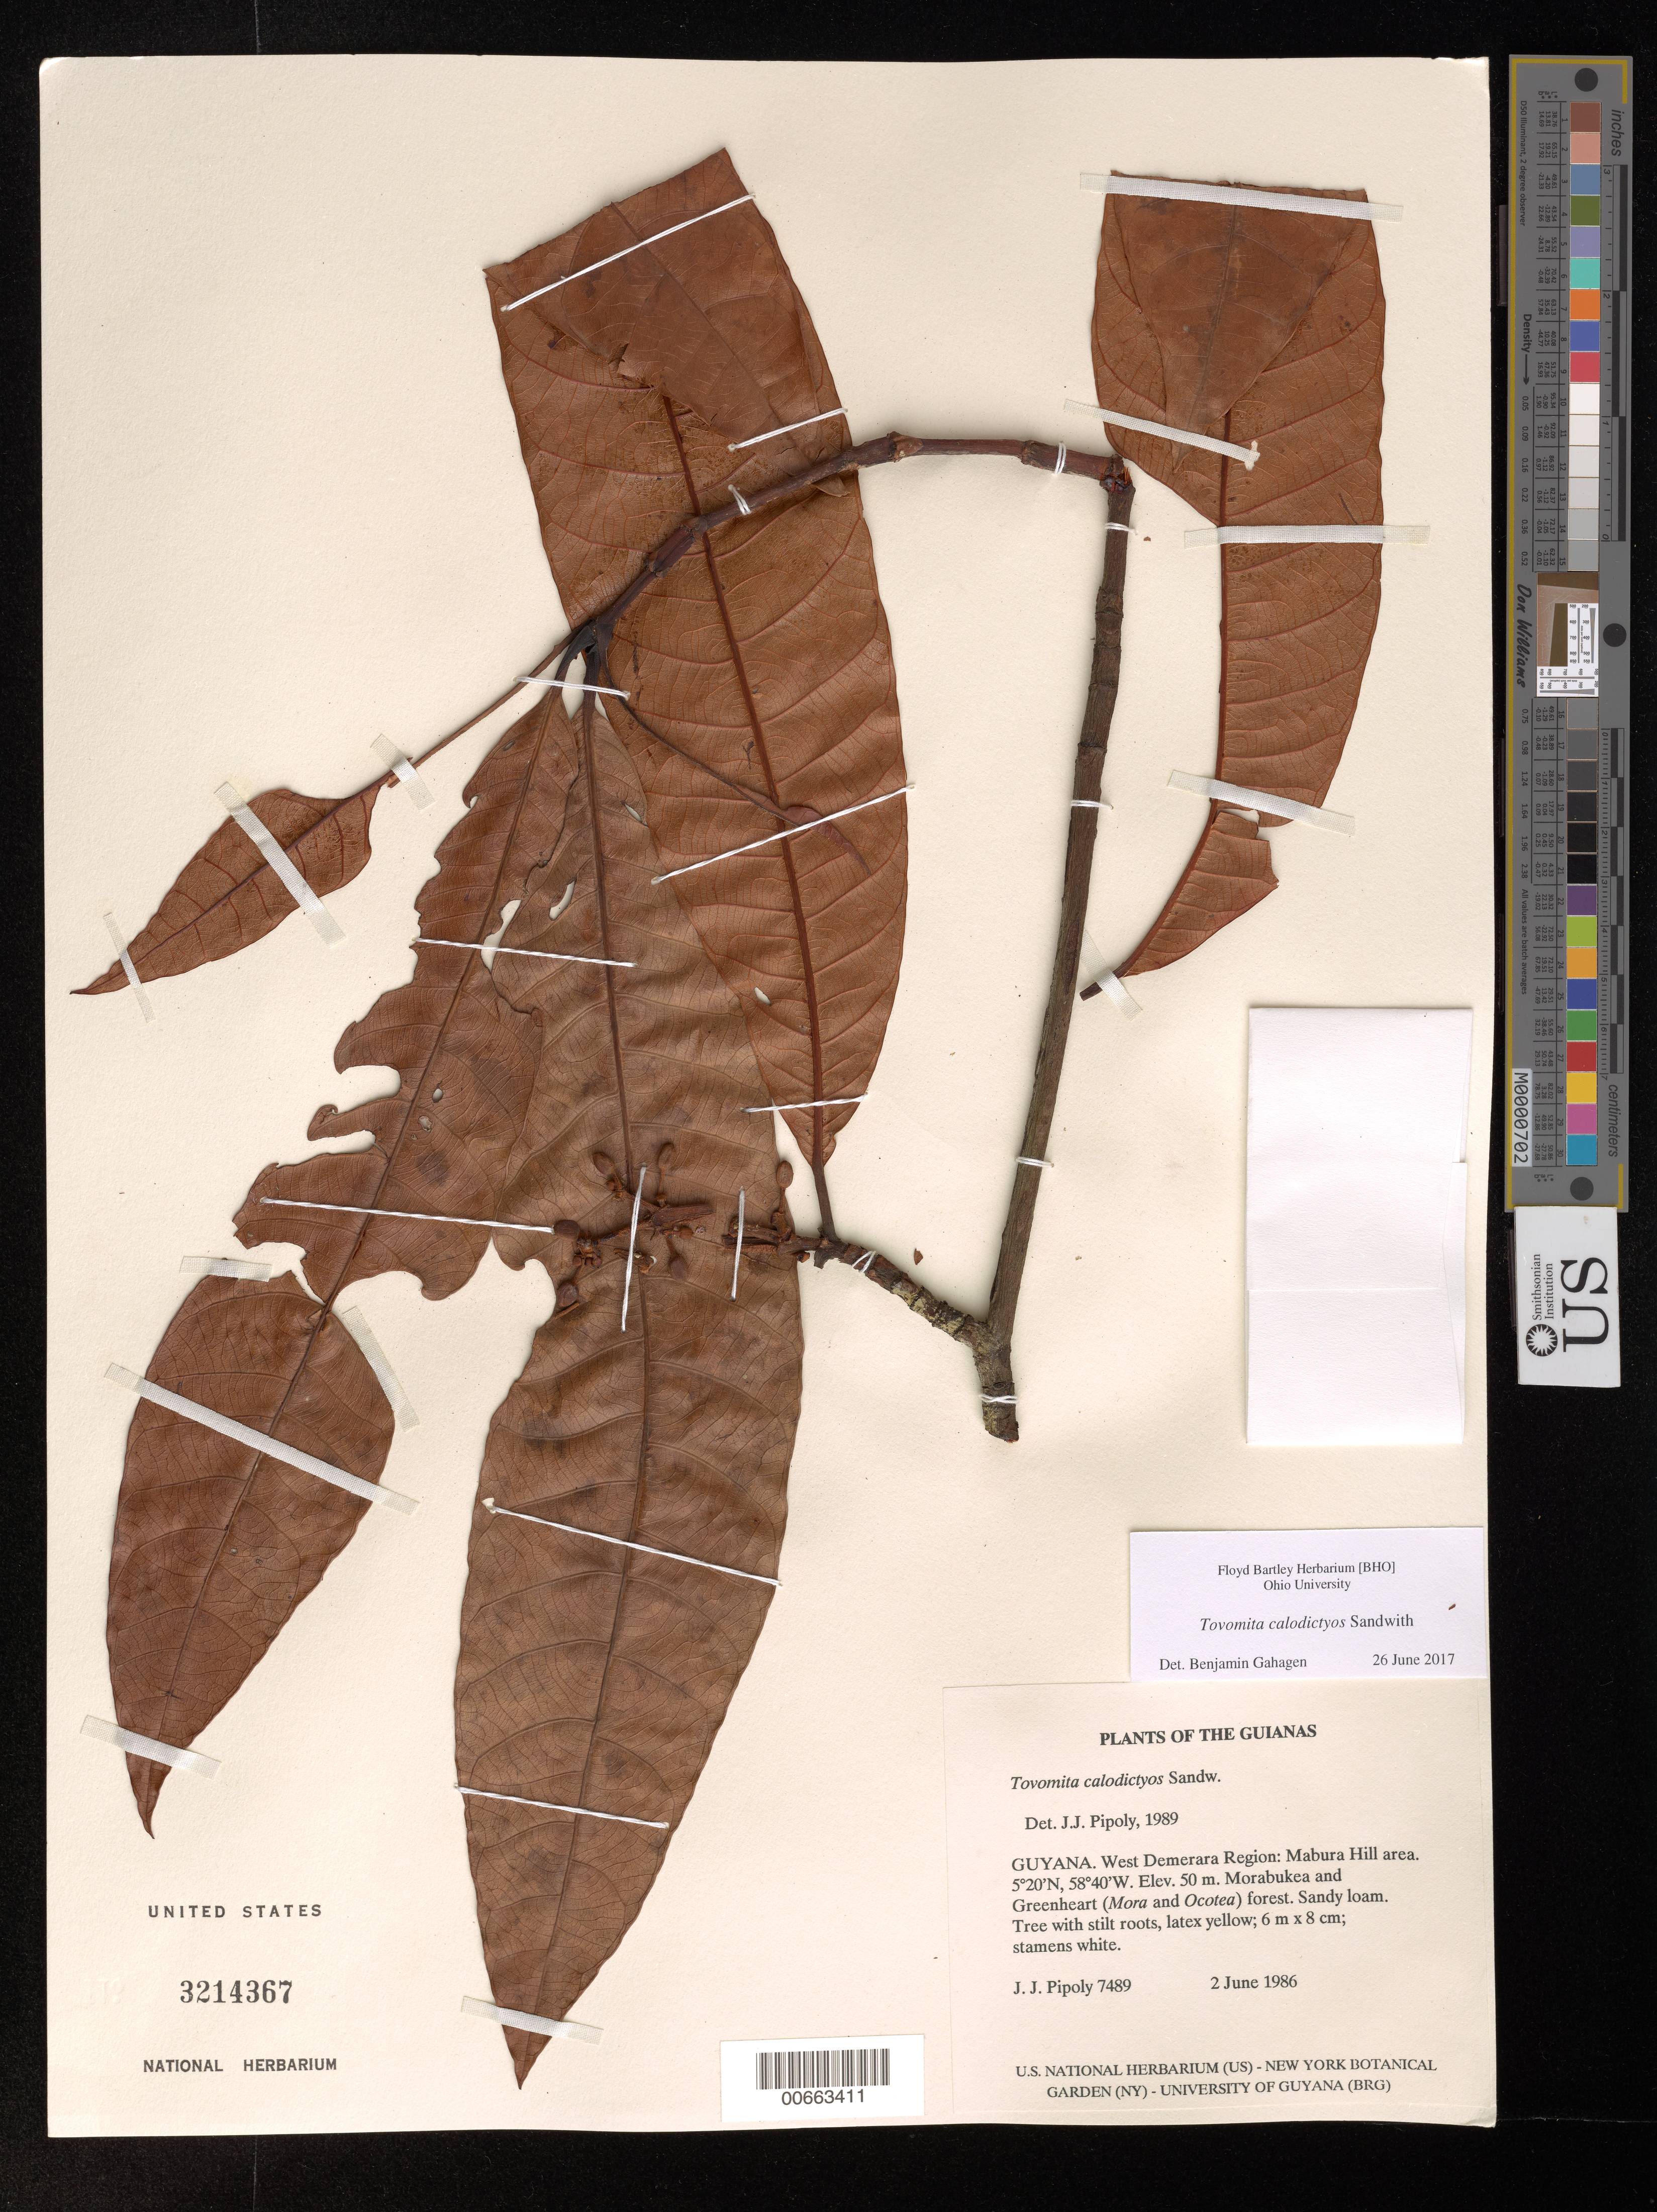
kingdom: Plantae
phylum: Tracheophyta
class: Magnoliopsida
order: Malpighiales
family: Clusiaceae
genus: Tovomita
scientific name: Tovomita calodictyos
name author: Sandwith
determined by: Pipoly, J. J., III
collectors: J. J. Pipoly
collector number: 7489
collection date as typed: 2 June 1986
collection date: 1986-06-02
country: Guyana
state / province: U. Demerara-Berbice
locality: Mabura Hill area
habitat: Morabukea and Greenheart (Mora and Ocotea) forest. Sandy loam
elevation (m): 50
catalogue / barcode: US 3214367